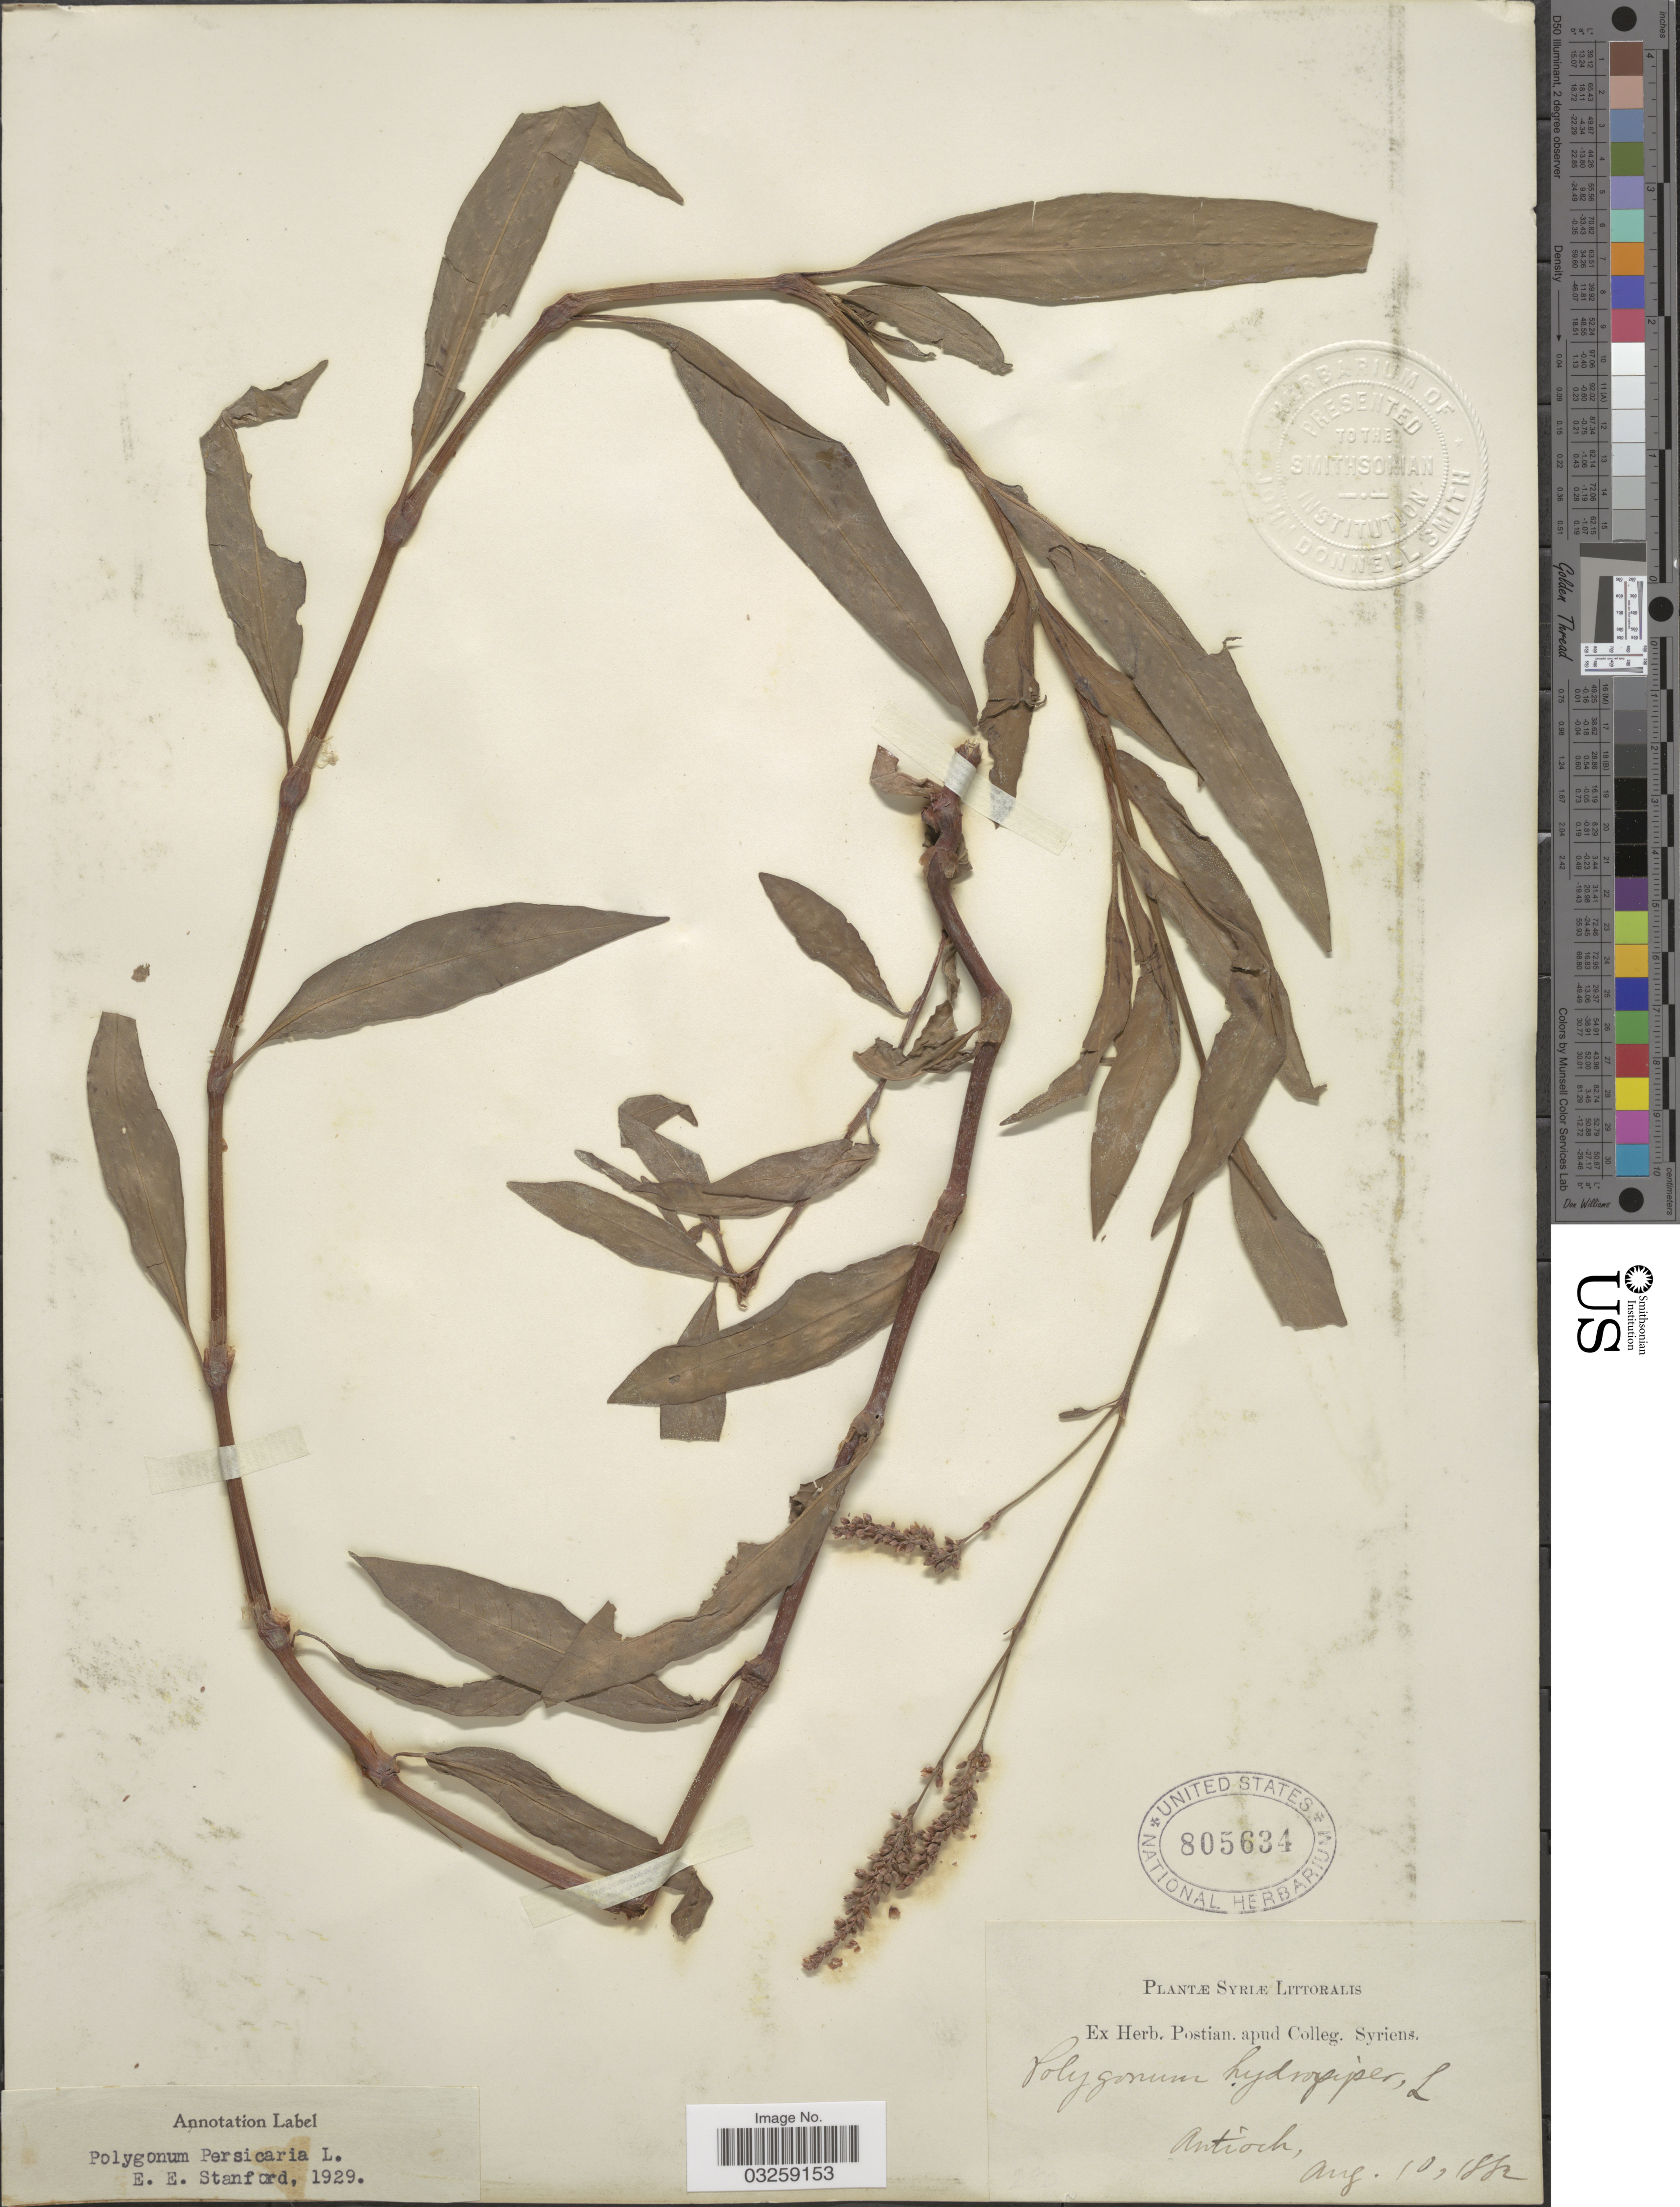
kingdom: Plantae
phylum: Tracheophyta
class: Magnoliopsida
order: Caryophyllales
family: Polygonaceae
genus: Polygonum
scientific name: Polygonum persicaria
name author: L.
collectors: ex herb. Postian. apud Colleg. Syriens. Protest. USE "Fannie P. A. Shepard" (10308853) AS PRIMARY COLLECTOR INSTEAD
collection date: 1882-08-10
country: Syria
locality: Syriæ Littoralis. Antioch.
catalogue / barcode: US 805634